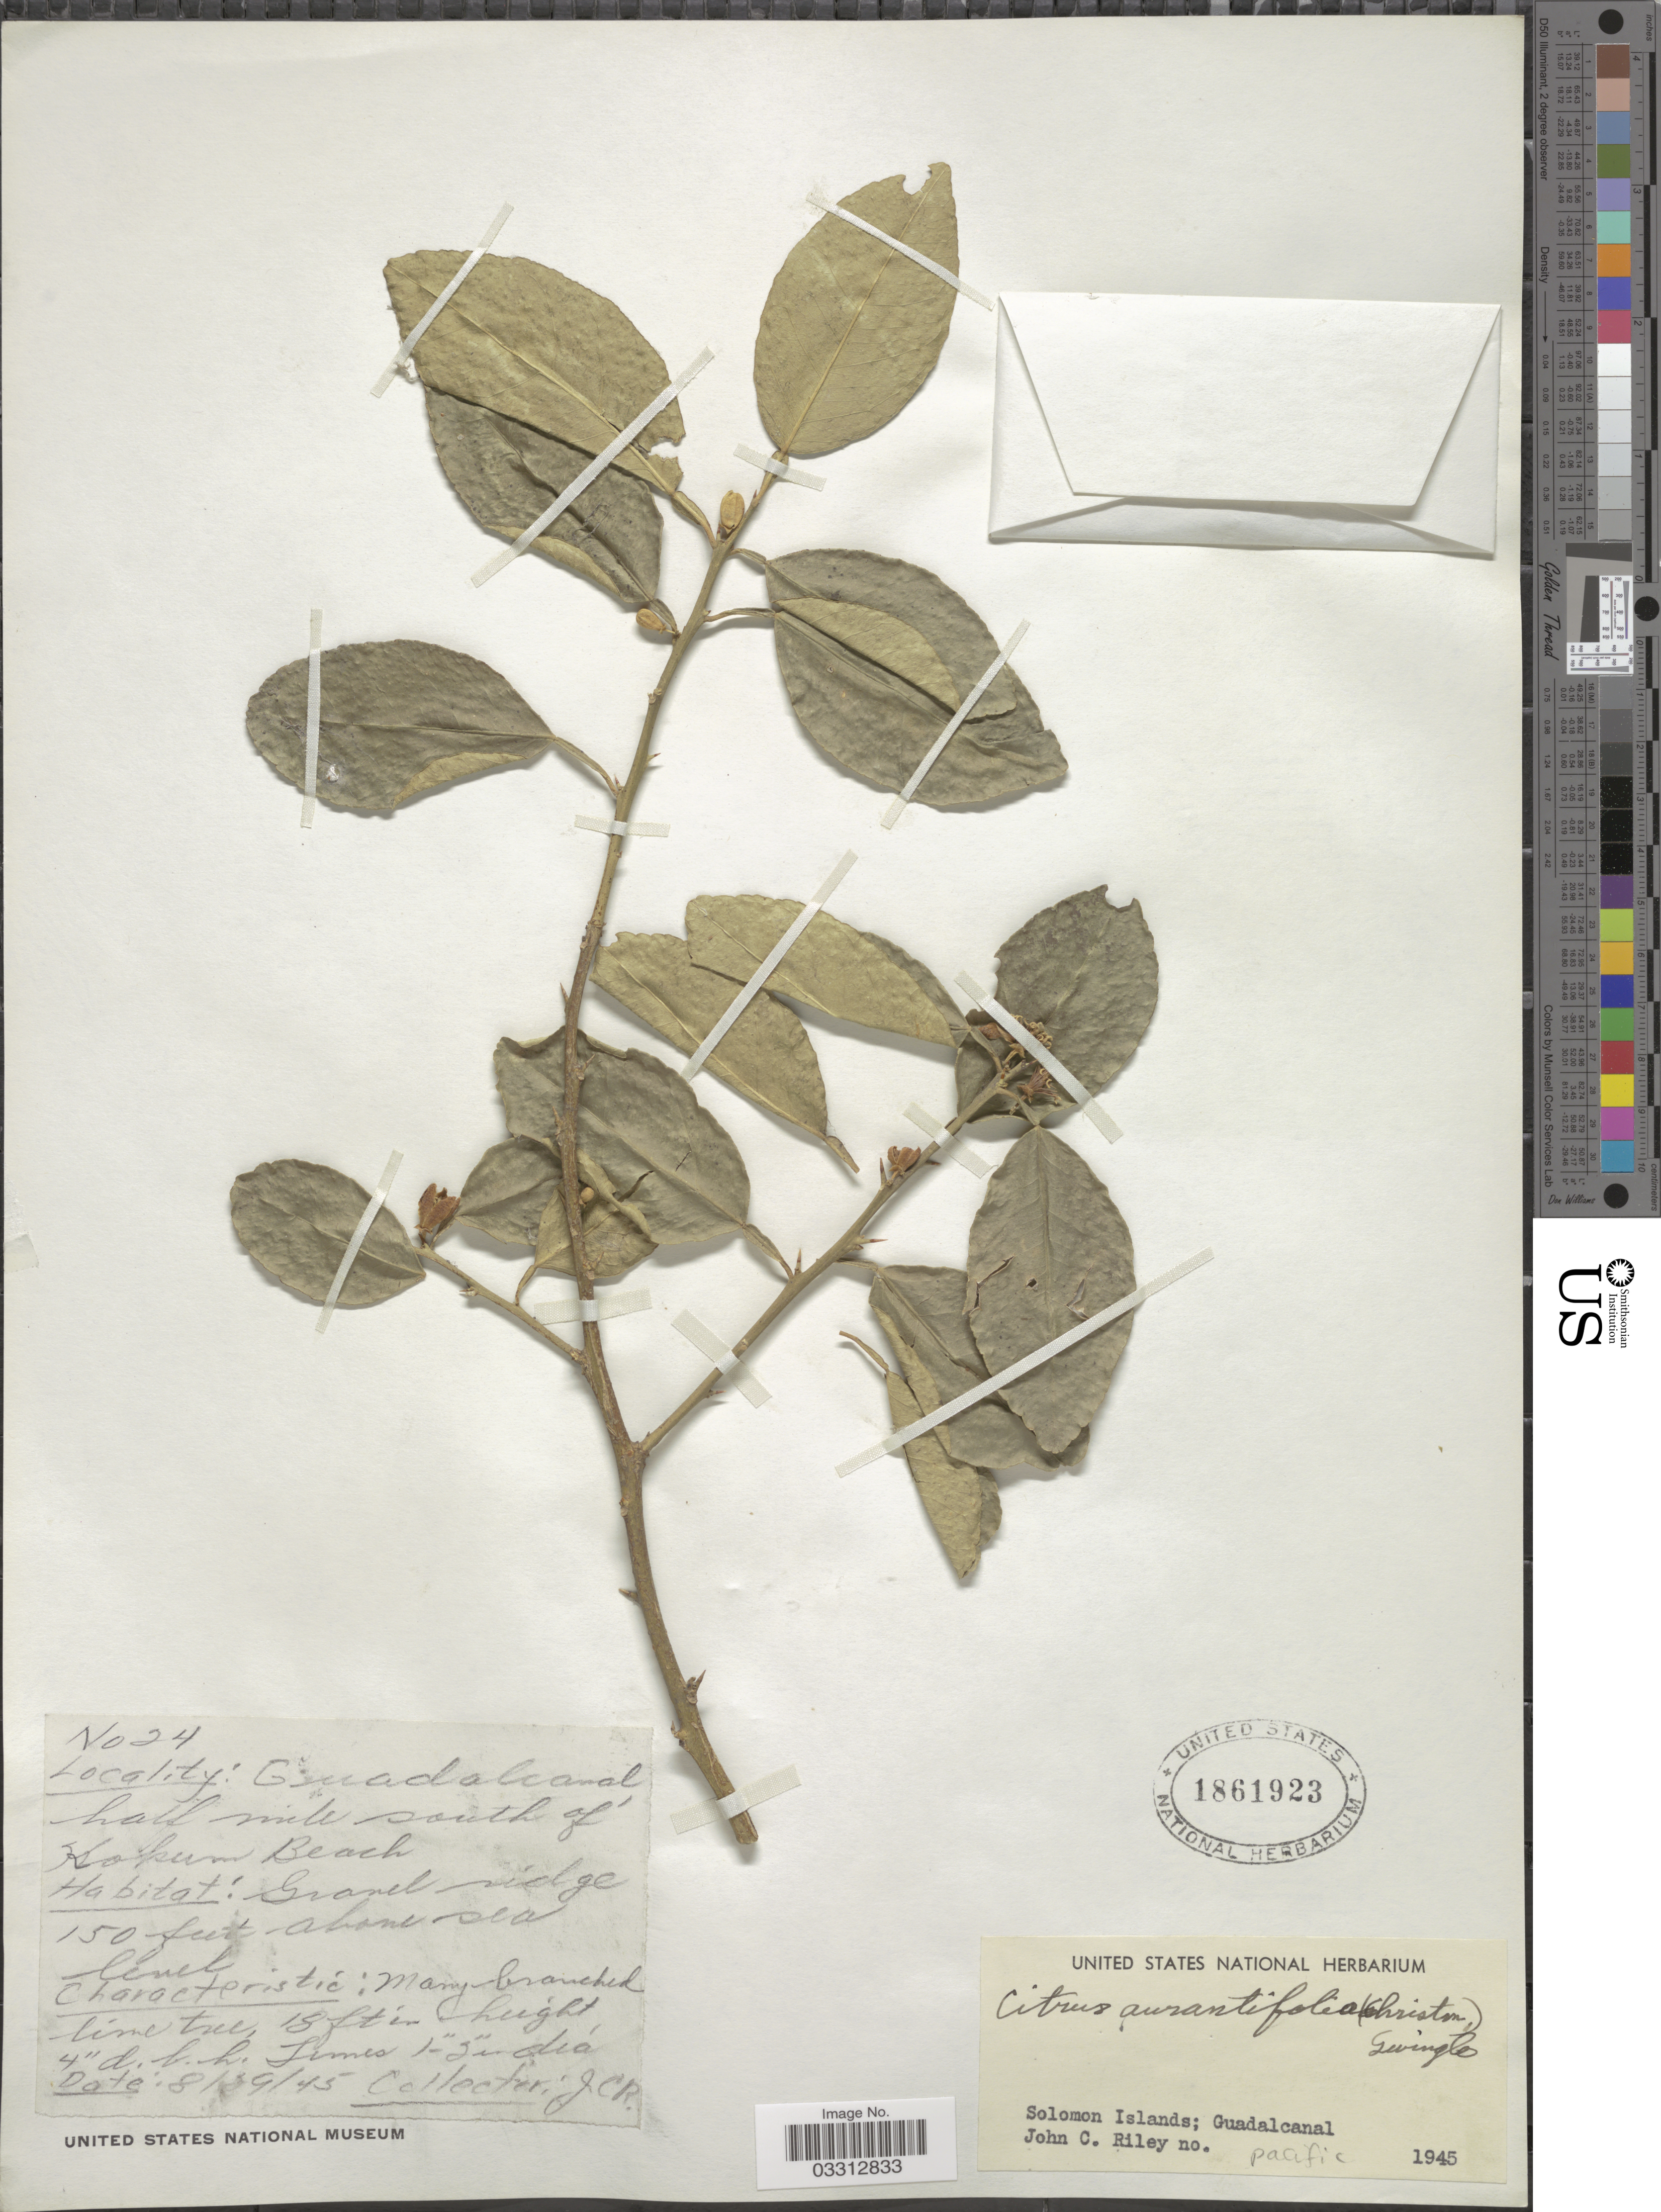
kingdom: Plantae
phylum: Tracheophyta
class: Magnoliopsida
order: Sapindales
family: Rutaceae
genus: Citrus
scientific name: Citrus x aurantifolia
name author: (Christm.) Swingle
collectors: J. Riley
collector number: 24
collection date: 1945-09-08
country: Solomon Islands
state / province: Solomon Islands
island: Guadalcanal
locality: Guadalcanal, half mile south of Kokum Beach.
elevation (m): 46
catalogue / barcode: US 1861923